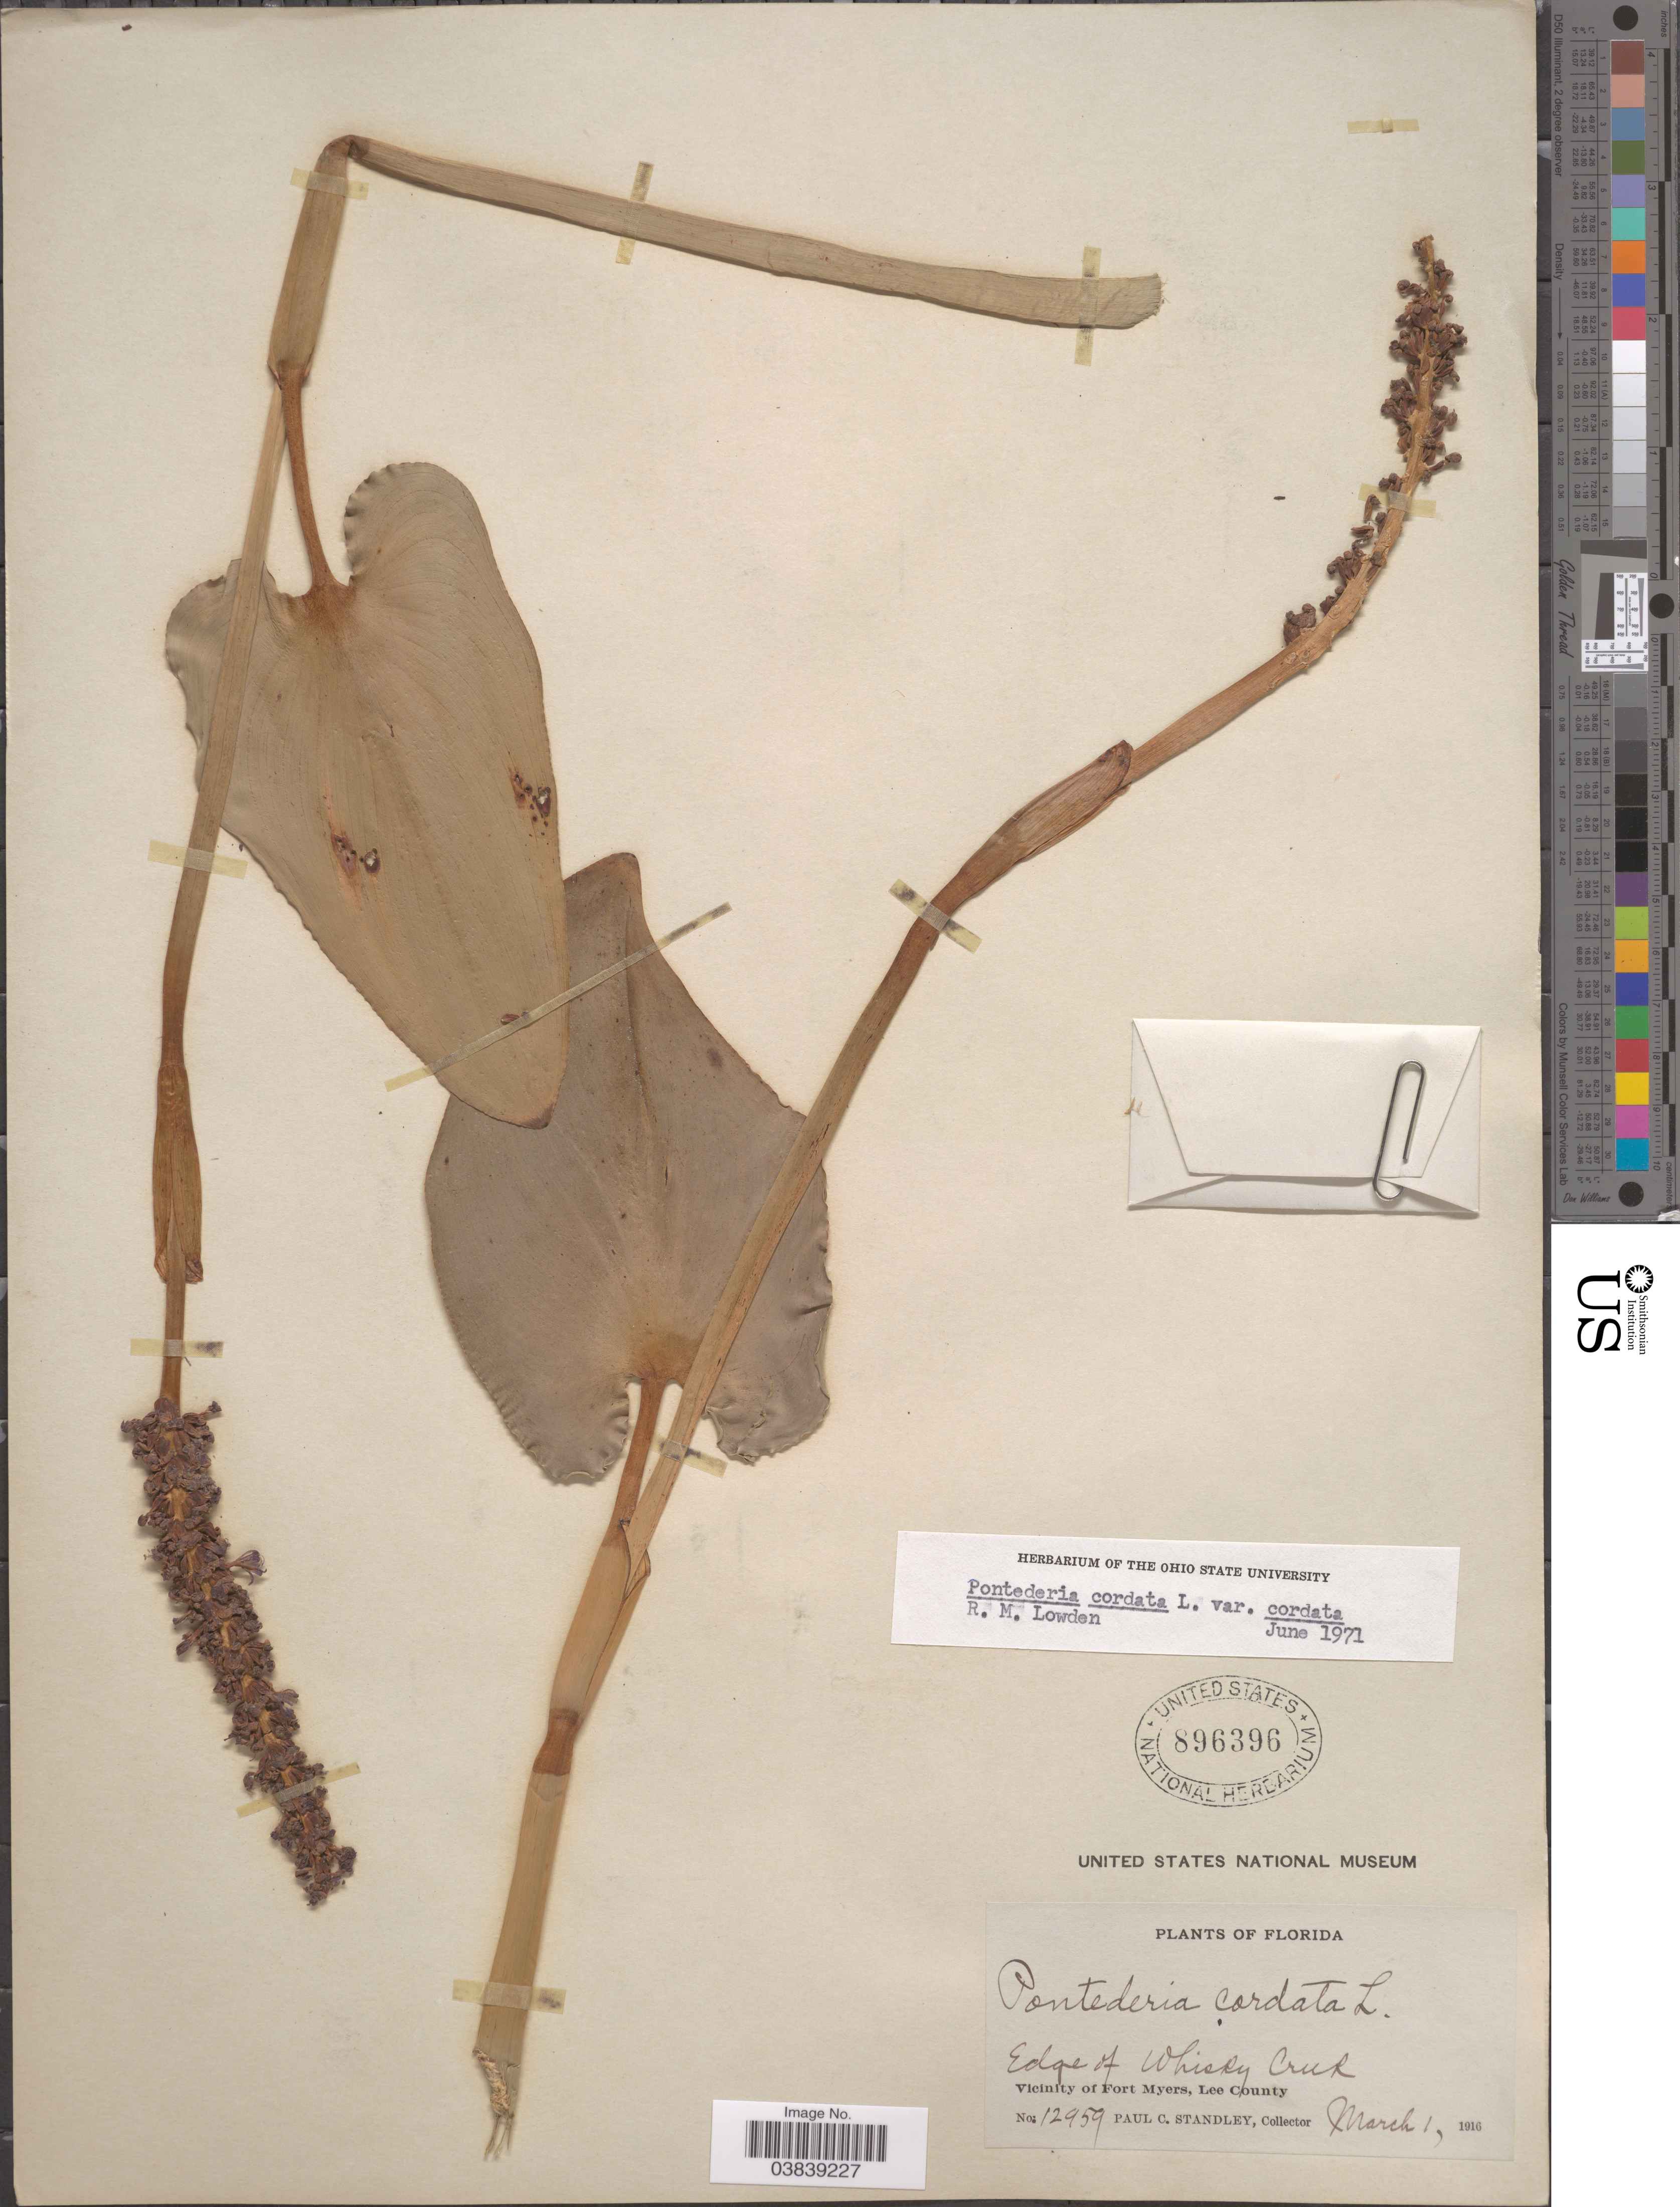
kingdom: Plantae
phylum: Tracheophyta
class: Liliopsida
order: Commelinales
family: Pontederiaceae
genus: Pontederia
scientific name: Pontederia cordata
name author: L.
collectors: P. C. Standley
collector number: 12959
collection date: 1916-03-01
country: United States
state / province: Florida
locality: Edge of Whiskey Creek. Vicinity of Fort Myers, Lee County.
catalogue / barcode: US 896396